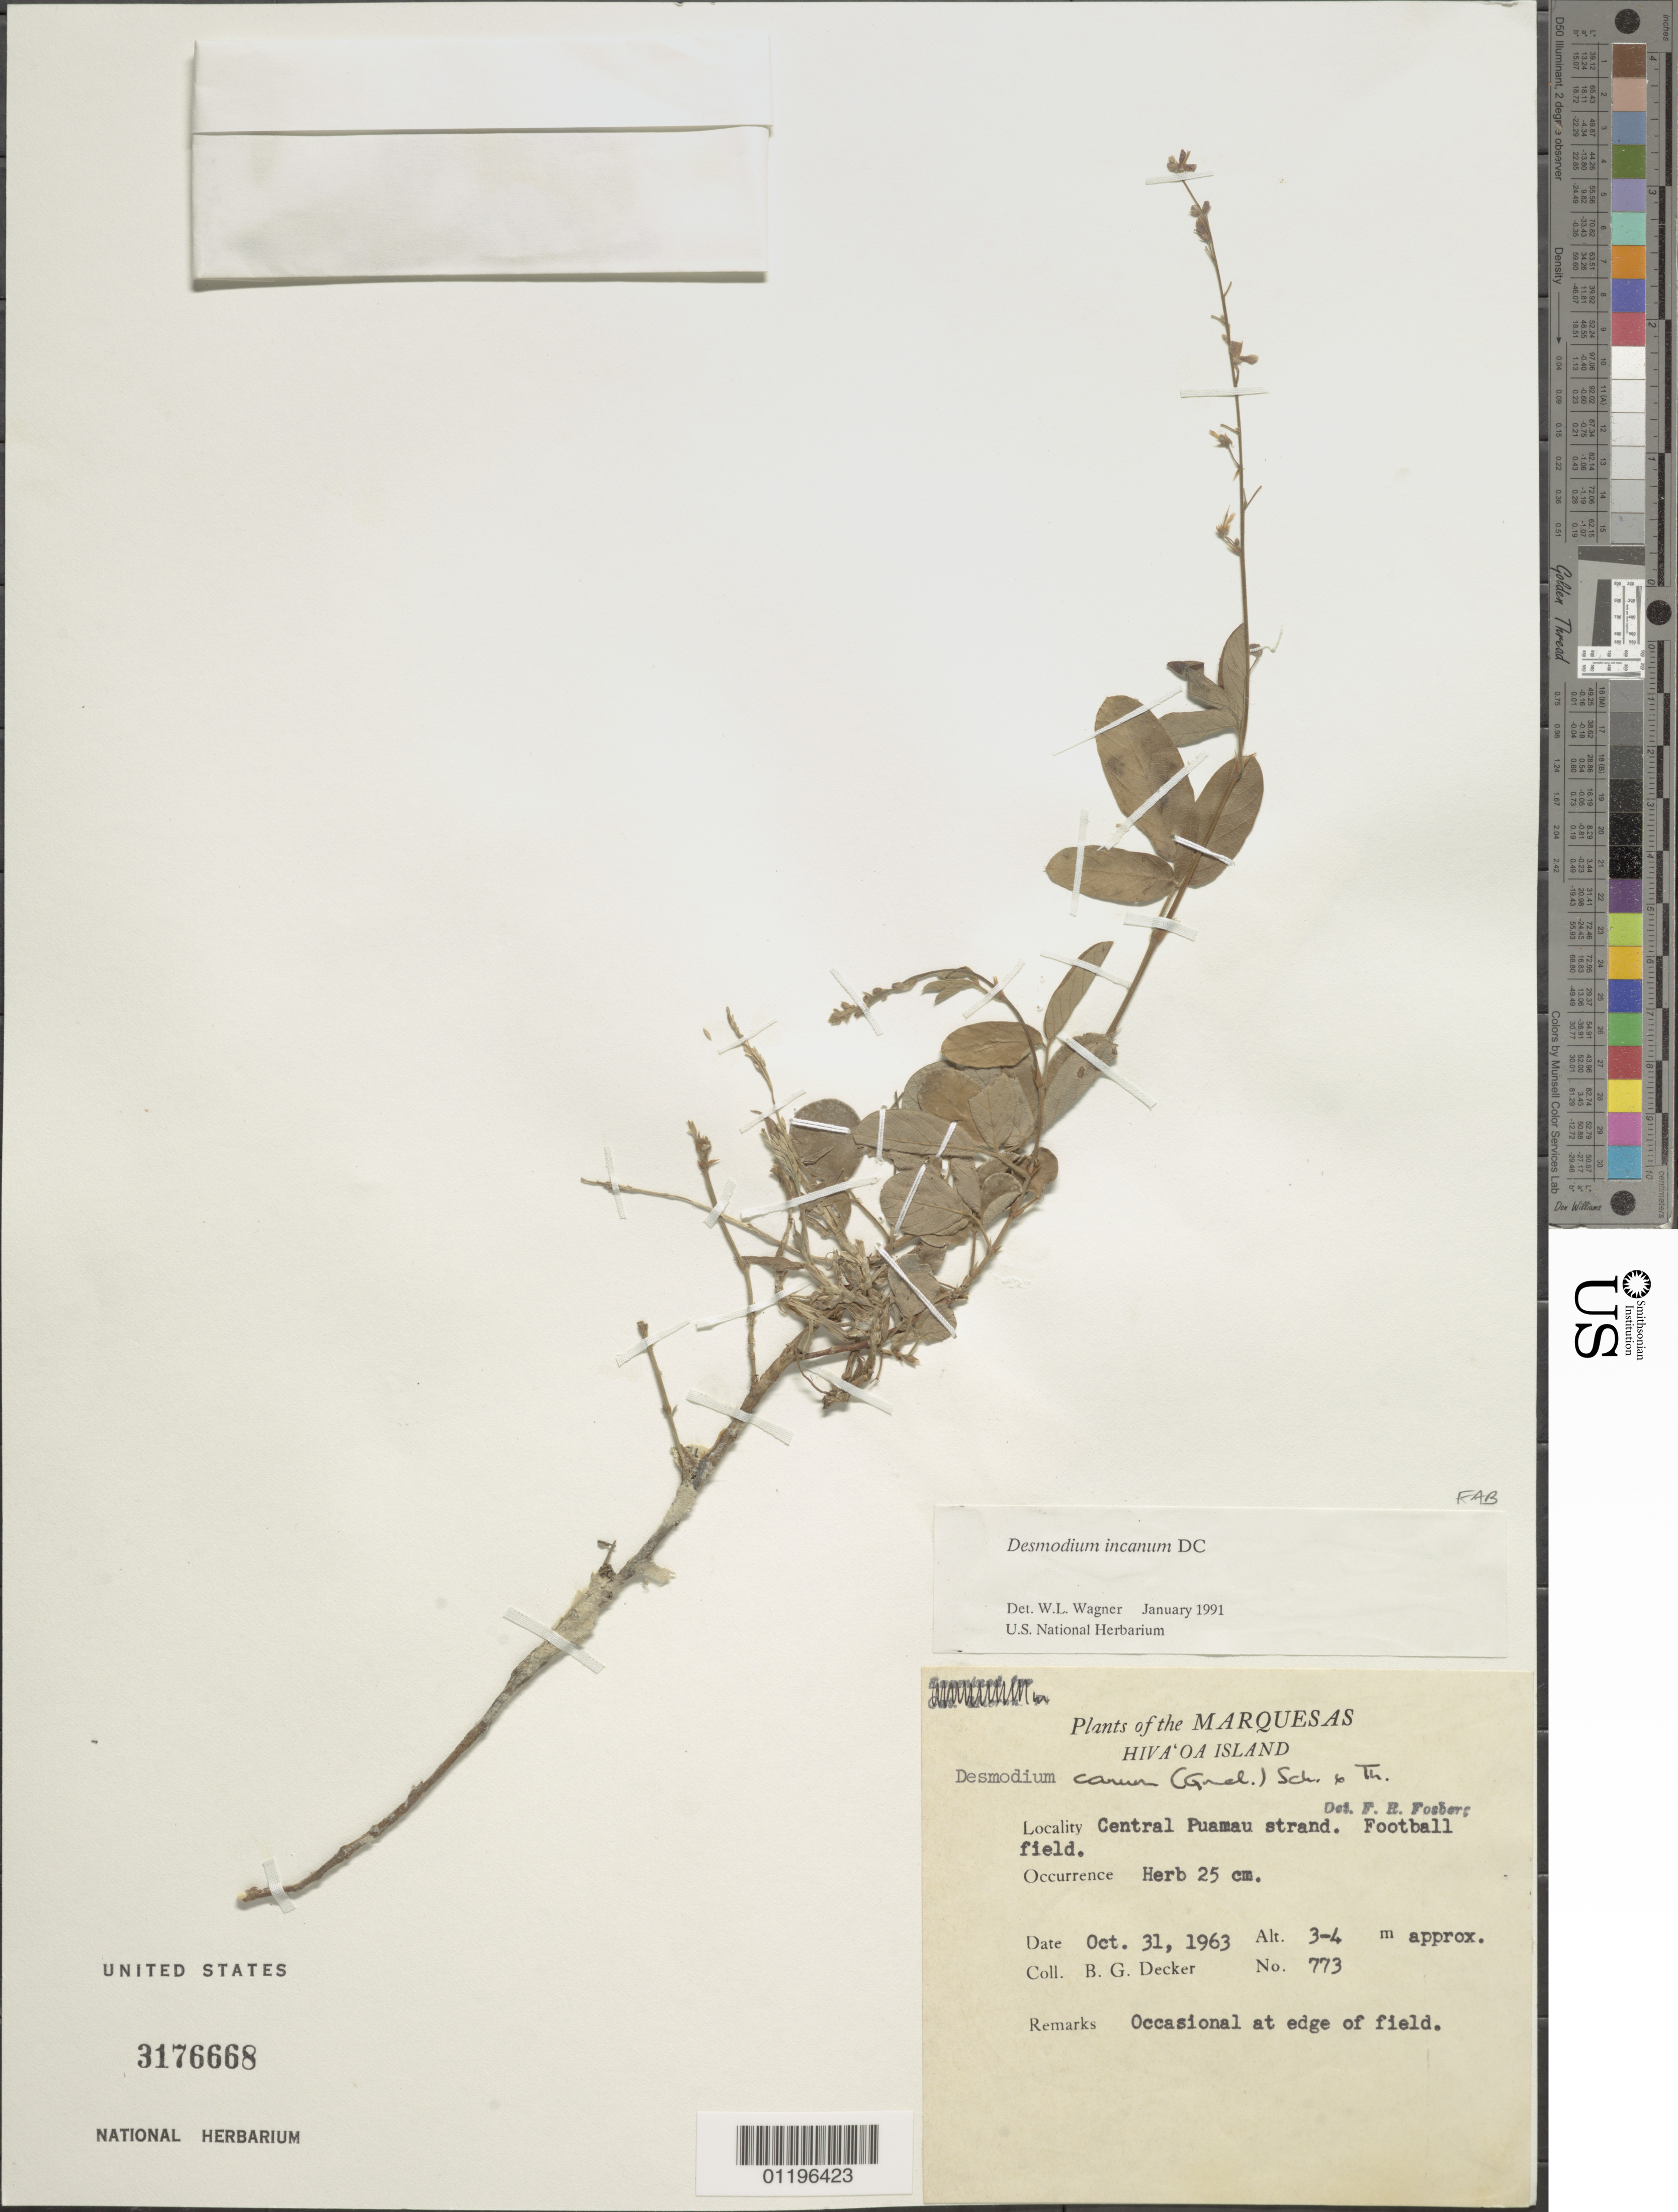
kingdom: Plantae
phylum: Tracheophyta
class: Magnoliopsida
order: Fabales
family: Fabaceae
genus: Desmodium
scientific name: Desmodium incanum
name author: (Sw.) DC.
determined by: Wagner, W. L., (BOT), Smithsonian Institution - National Museum of Natural History (UNITED STATES)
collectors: B. G. Decker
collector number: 773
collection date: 1963-10-31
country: French Polynesia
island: Hiva Oa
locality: Central Puamau strand; footbal field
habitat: Occasional at edge of football field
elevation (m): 3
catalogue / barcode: US 3176668